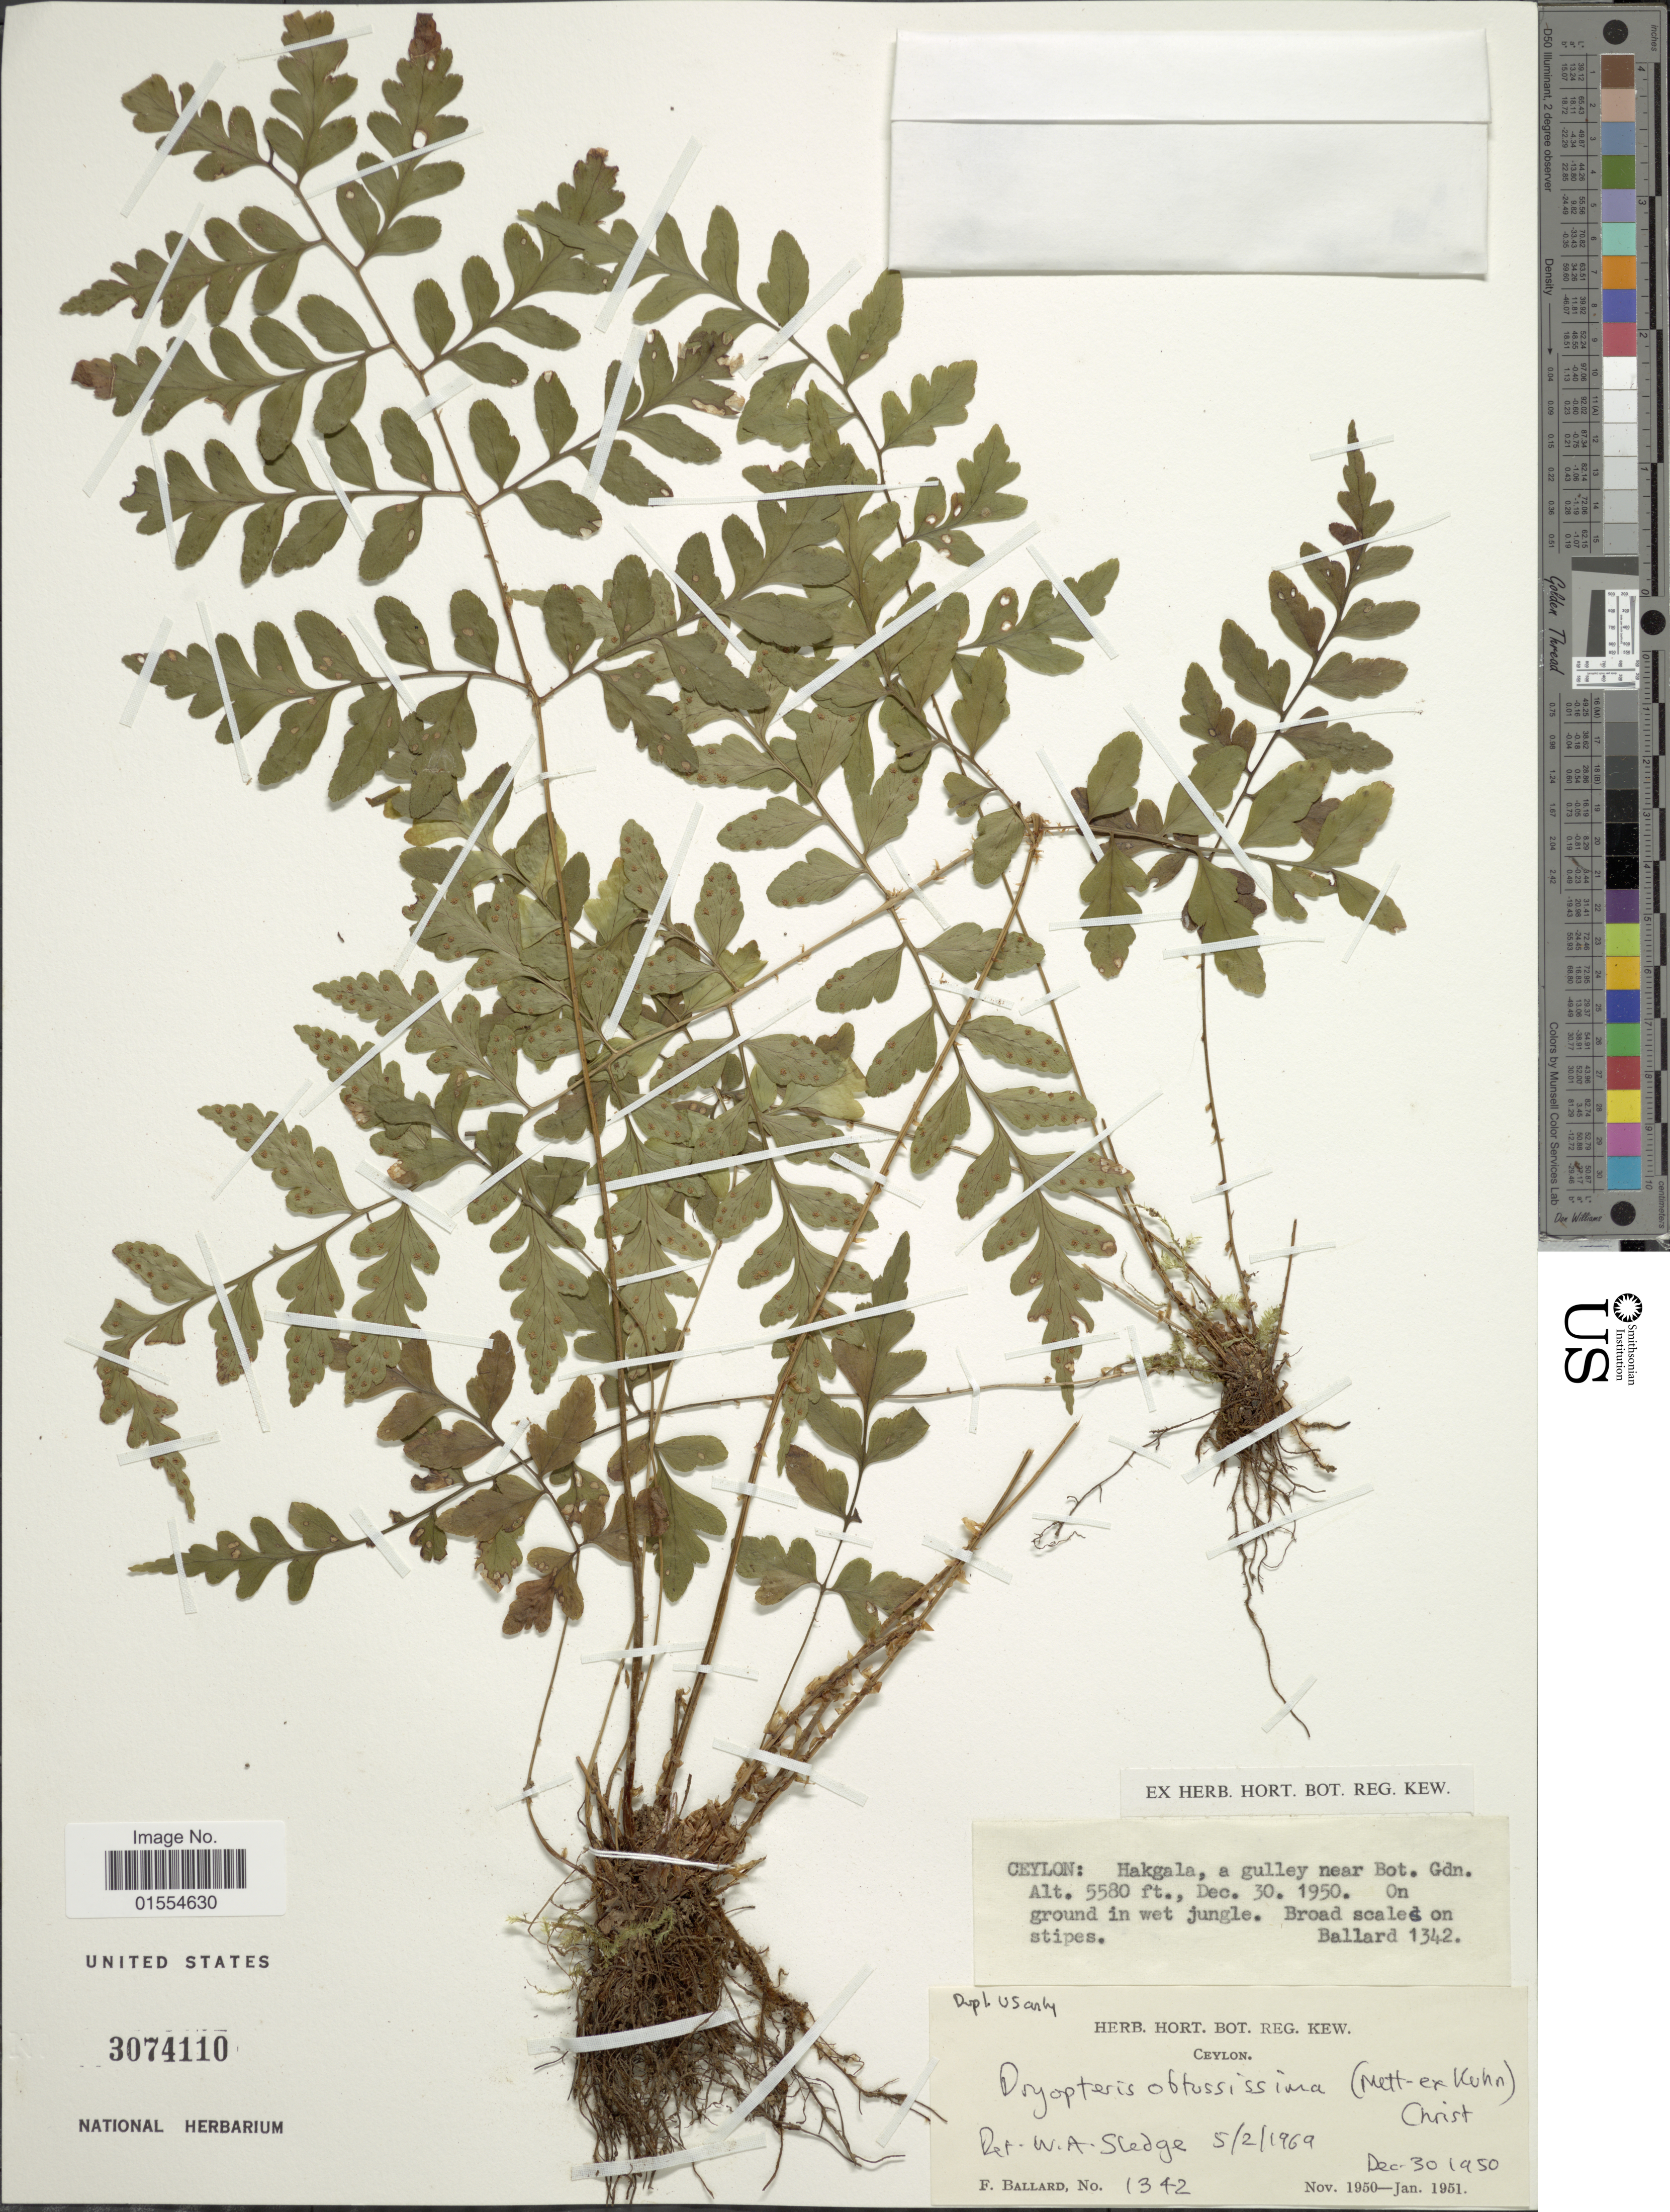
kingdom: Plantae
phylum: Tracheophyta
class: Polypodiopsida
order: Polypodiales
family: Dryopteridaceae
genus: Dryopteris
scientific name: Dryopteris obtusissima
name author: (Mett. ex Kuhn) Christ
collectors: F. Ballard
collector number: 1342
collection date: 1950-11-30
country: Sri Lanka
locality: Ceylon: Hakgala, a gulley near Bot. Gdn.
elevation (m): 1701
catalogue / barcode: US 3074110